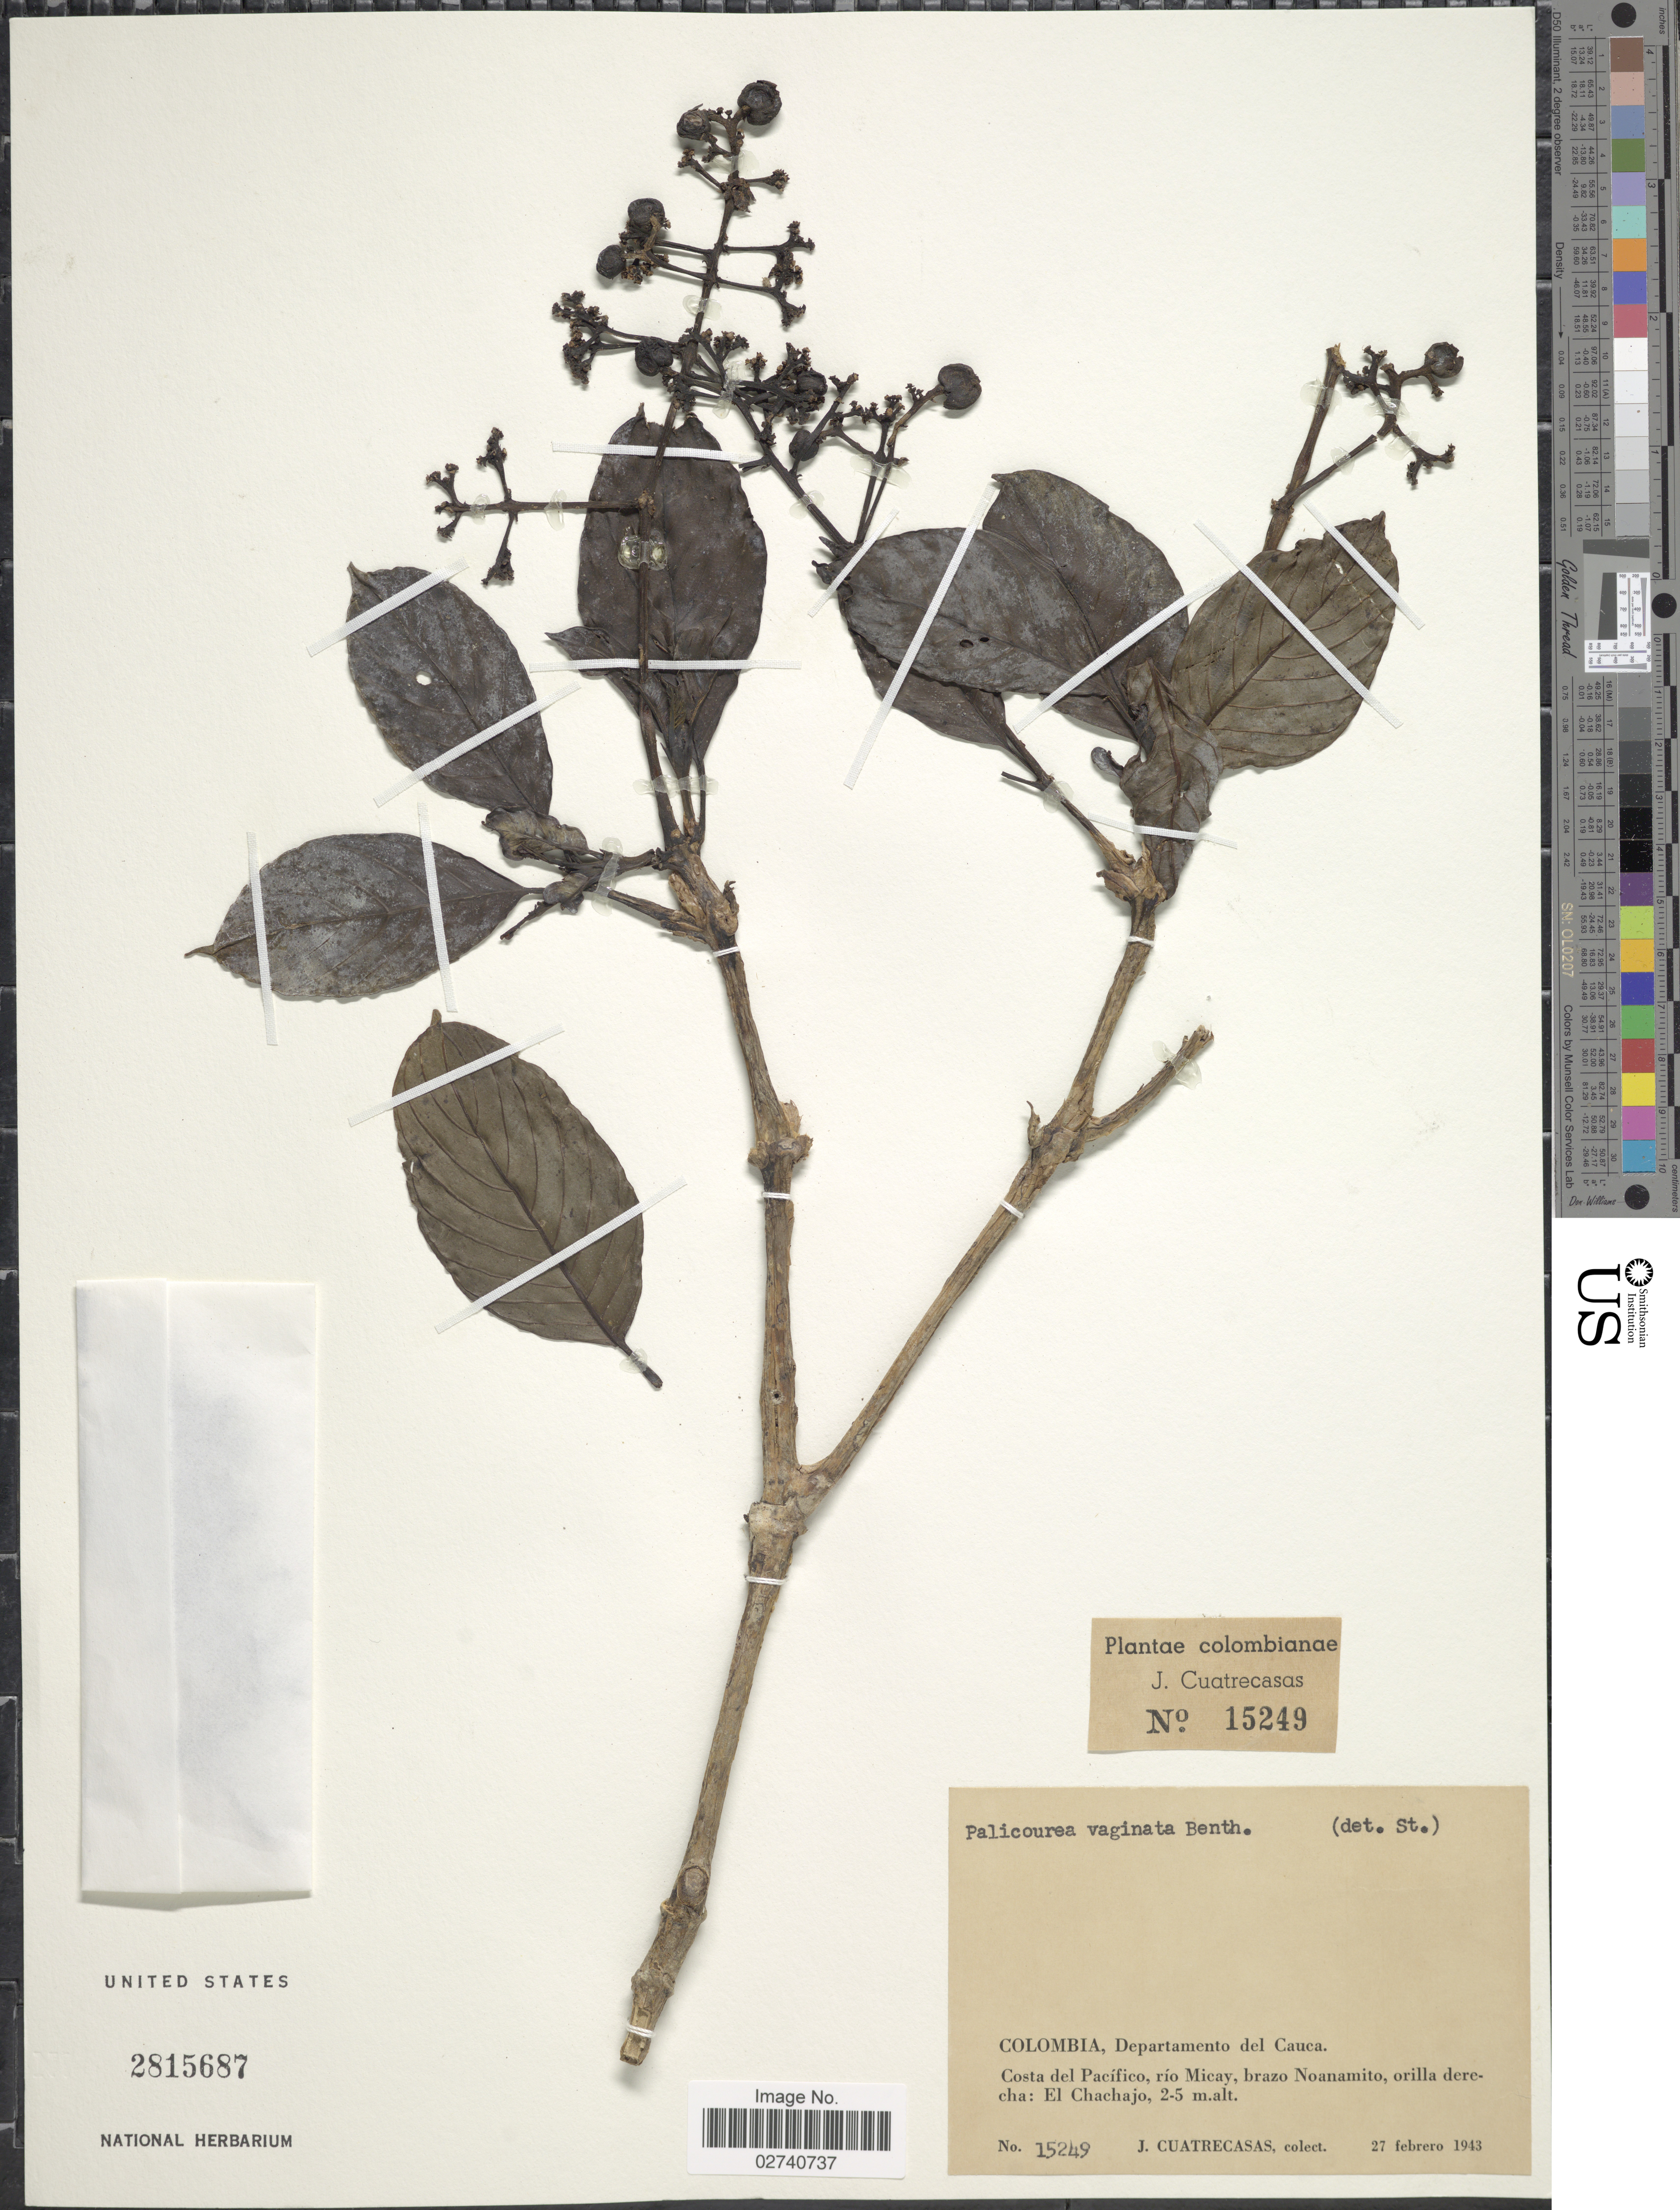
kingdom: Plantae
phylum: Tracheophyta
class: Magnoliopsida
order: Gentianales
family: Rubiaceae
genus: Palicourea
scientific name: Palicourea vaginata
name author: Benth.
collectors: J. Cuatrecasas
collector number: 15249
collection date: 1943-02-27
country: Colombia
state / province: Cauca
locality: Costa del Pacifico, rio Micay, brazo Noanamito, orilla derecha: El Chachajo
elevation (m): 2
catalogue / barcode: US 2815687